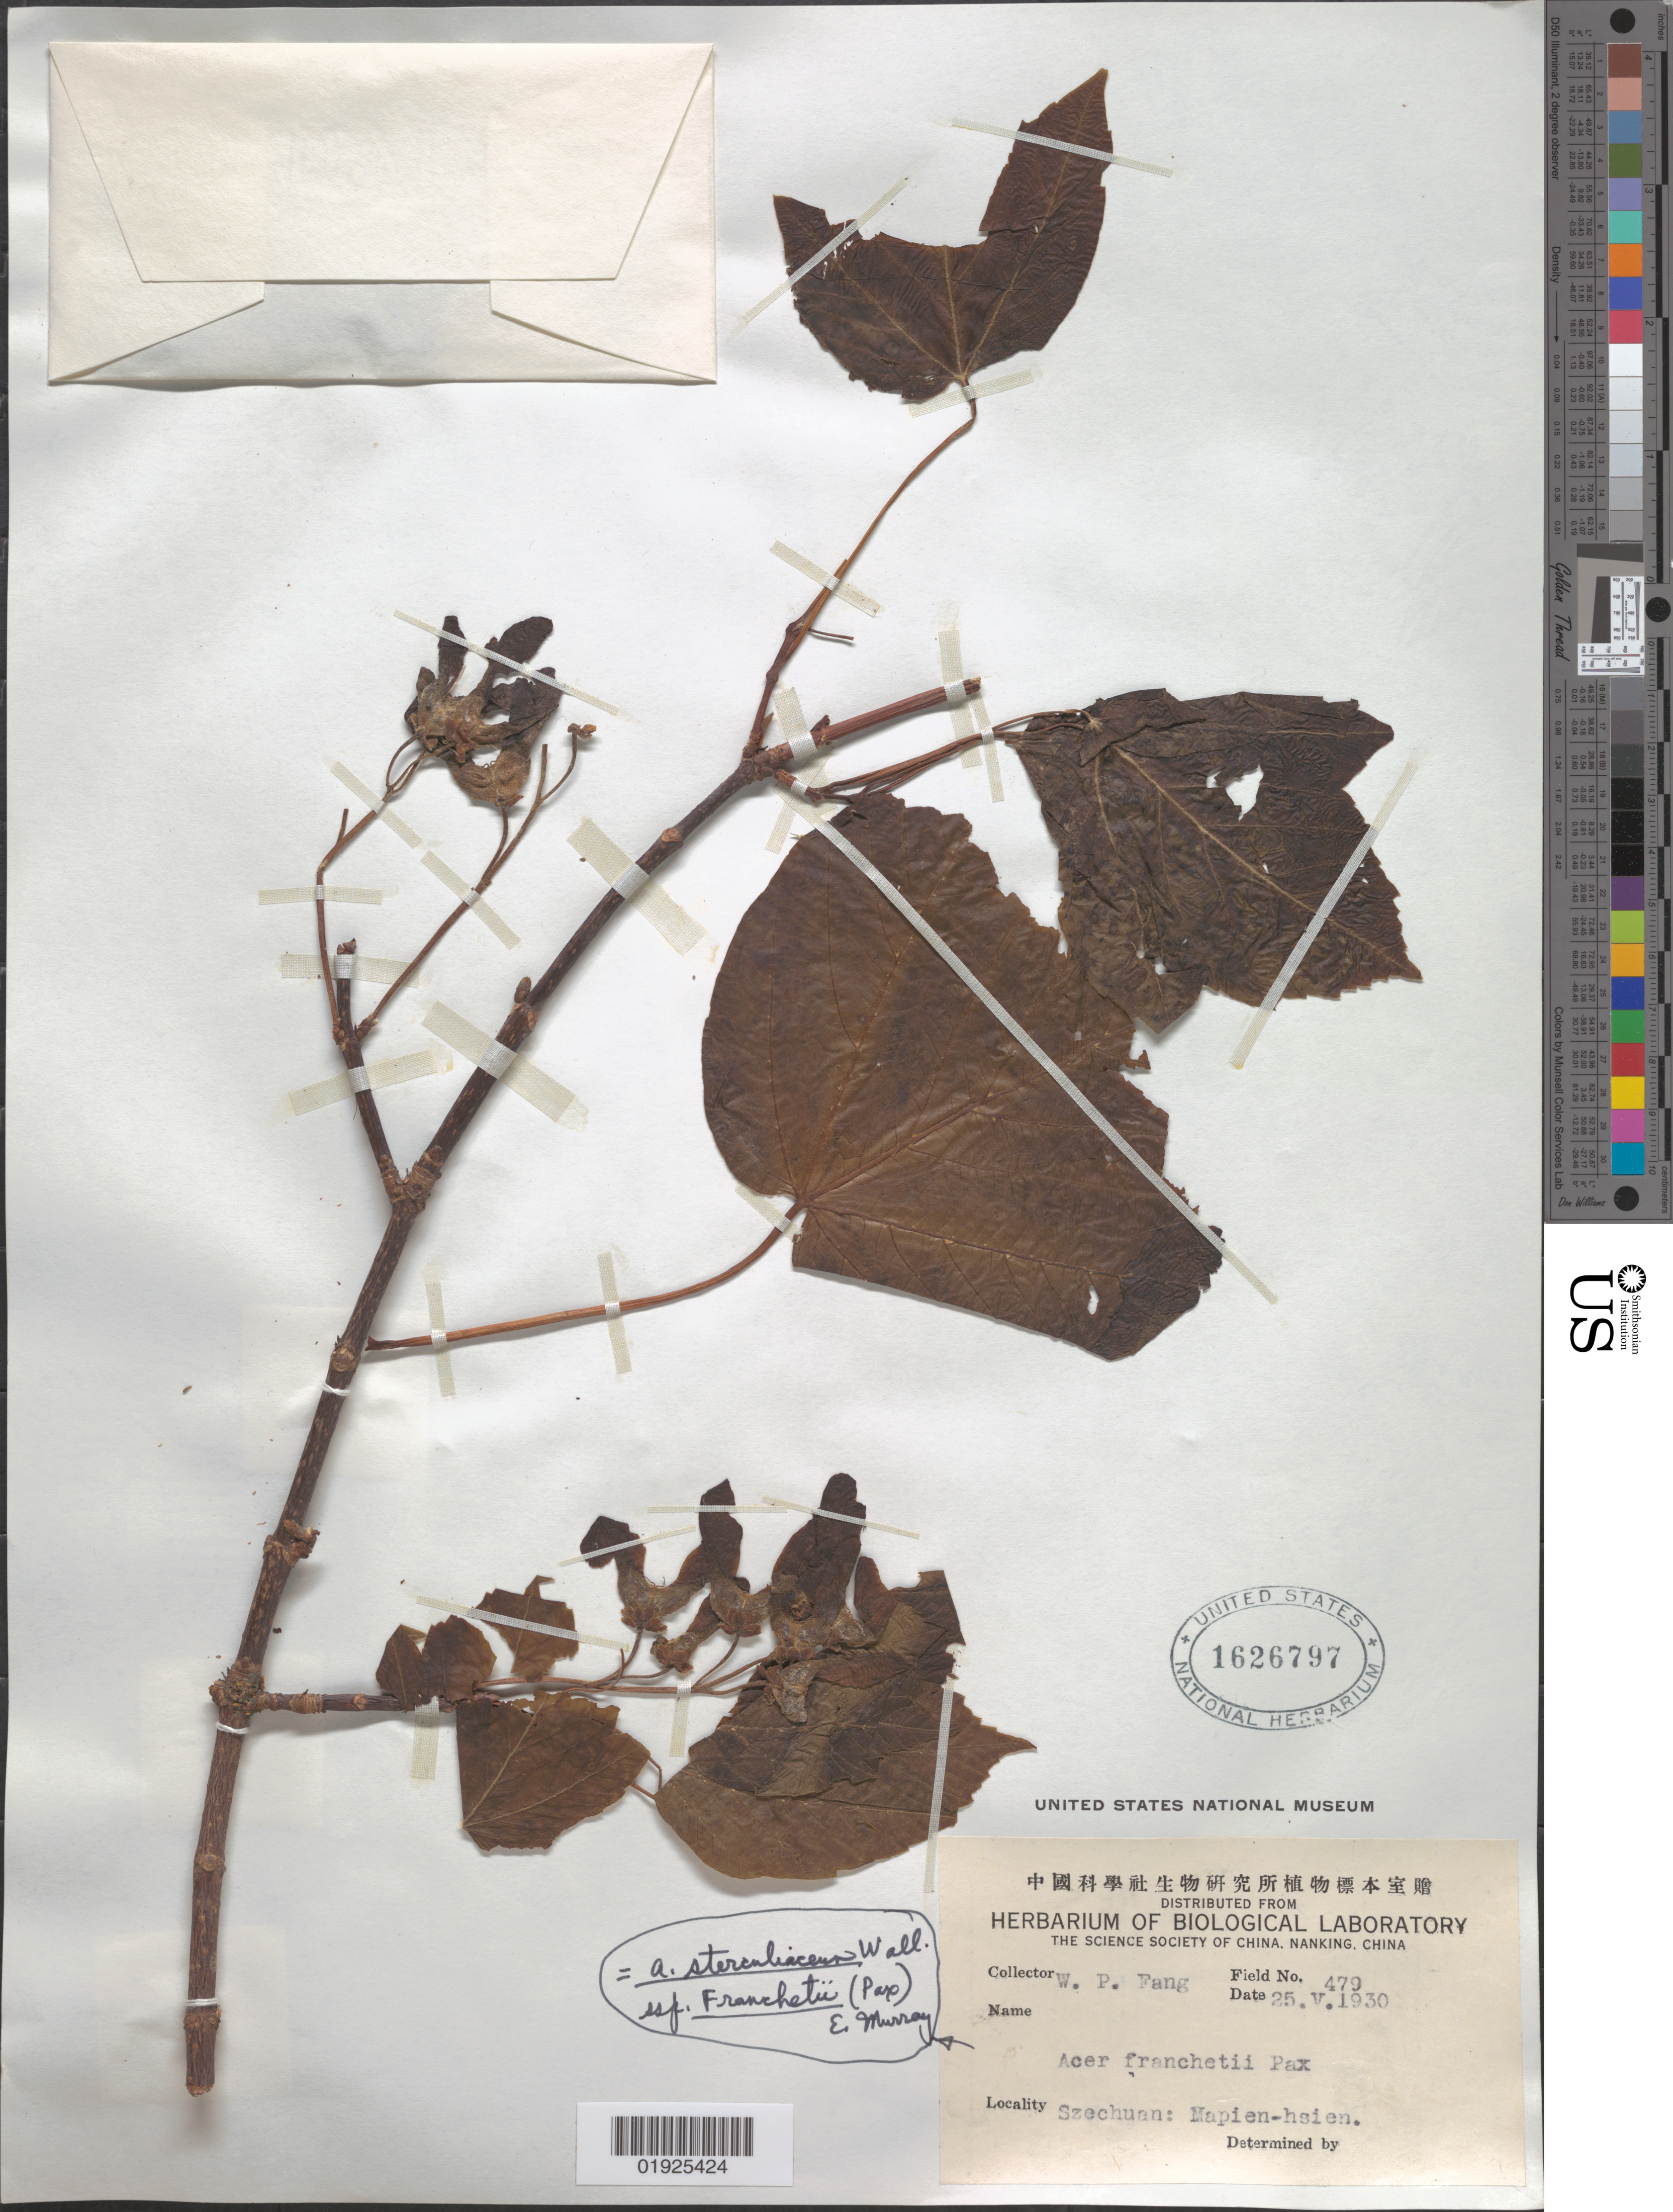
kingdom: Plantae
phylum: Tracheophyta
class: Magnoliopsida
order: Sapindales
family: Sapindaceae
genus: Acer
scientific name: Acer sterculiaceum subsp. franchetii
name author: (Pax) A.E. Murray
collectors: W. P. Fang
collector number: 479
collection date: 1930-05-25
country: China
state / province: Sichuan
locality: Szechuan [Sichuan]: Mapien-hsien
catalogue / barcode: US 1626797